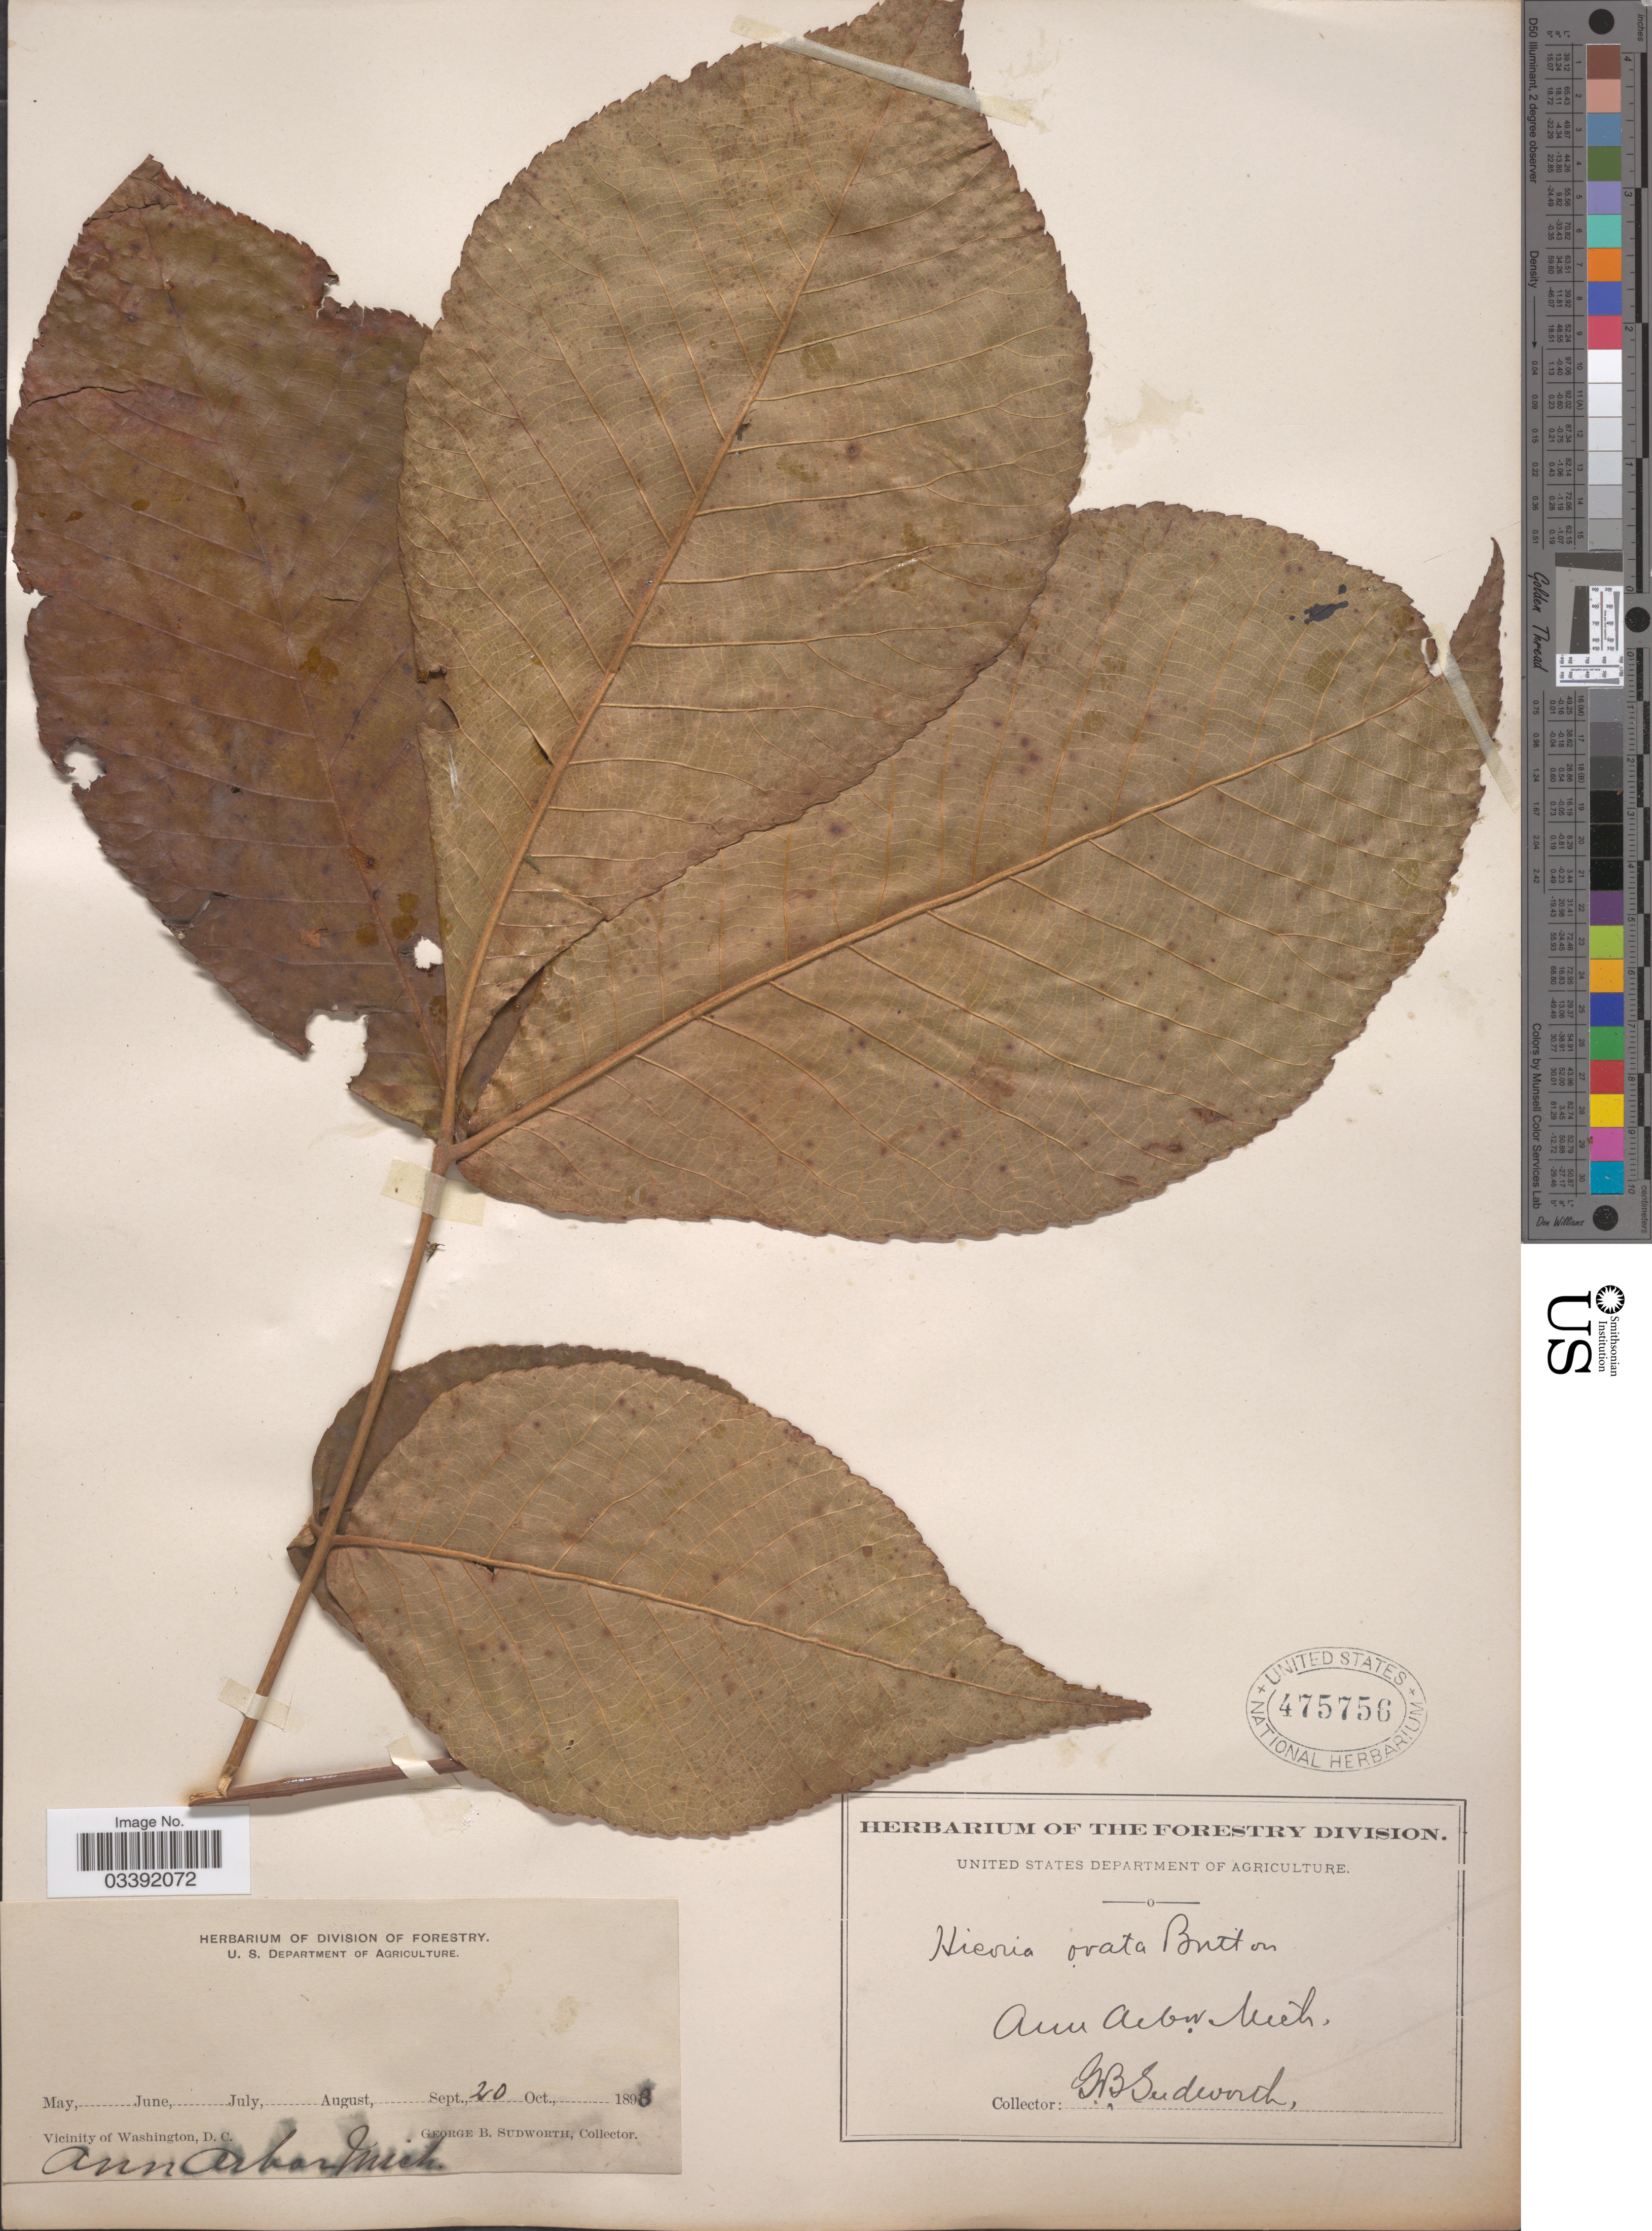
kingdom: Plantae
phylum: Tracheophyta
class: Magnoliopsida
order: Fagales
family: Juglandaceae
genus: Carya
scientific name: Carya ovata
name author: (Mill.) K. Koch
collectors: G. B. Sudworth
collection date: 1893-09-20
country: United States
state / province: Michigan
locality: Ann Arbor.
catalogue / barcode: US 475756